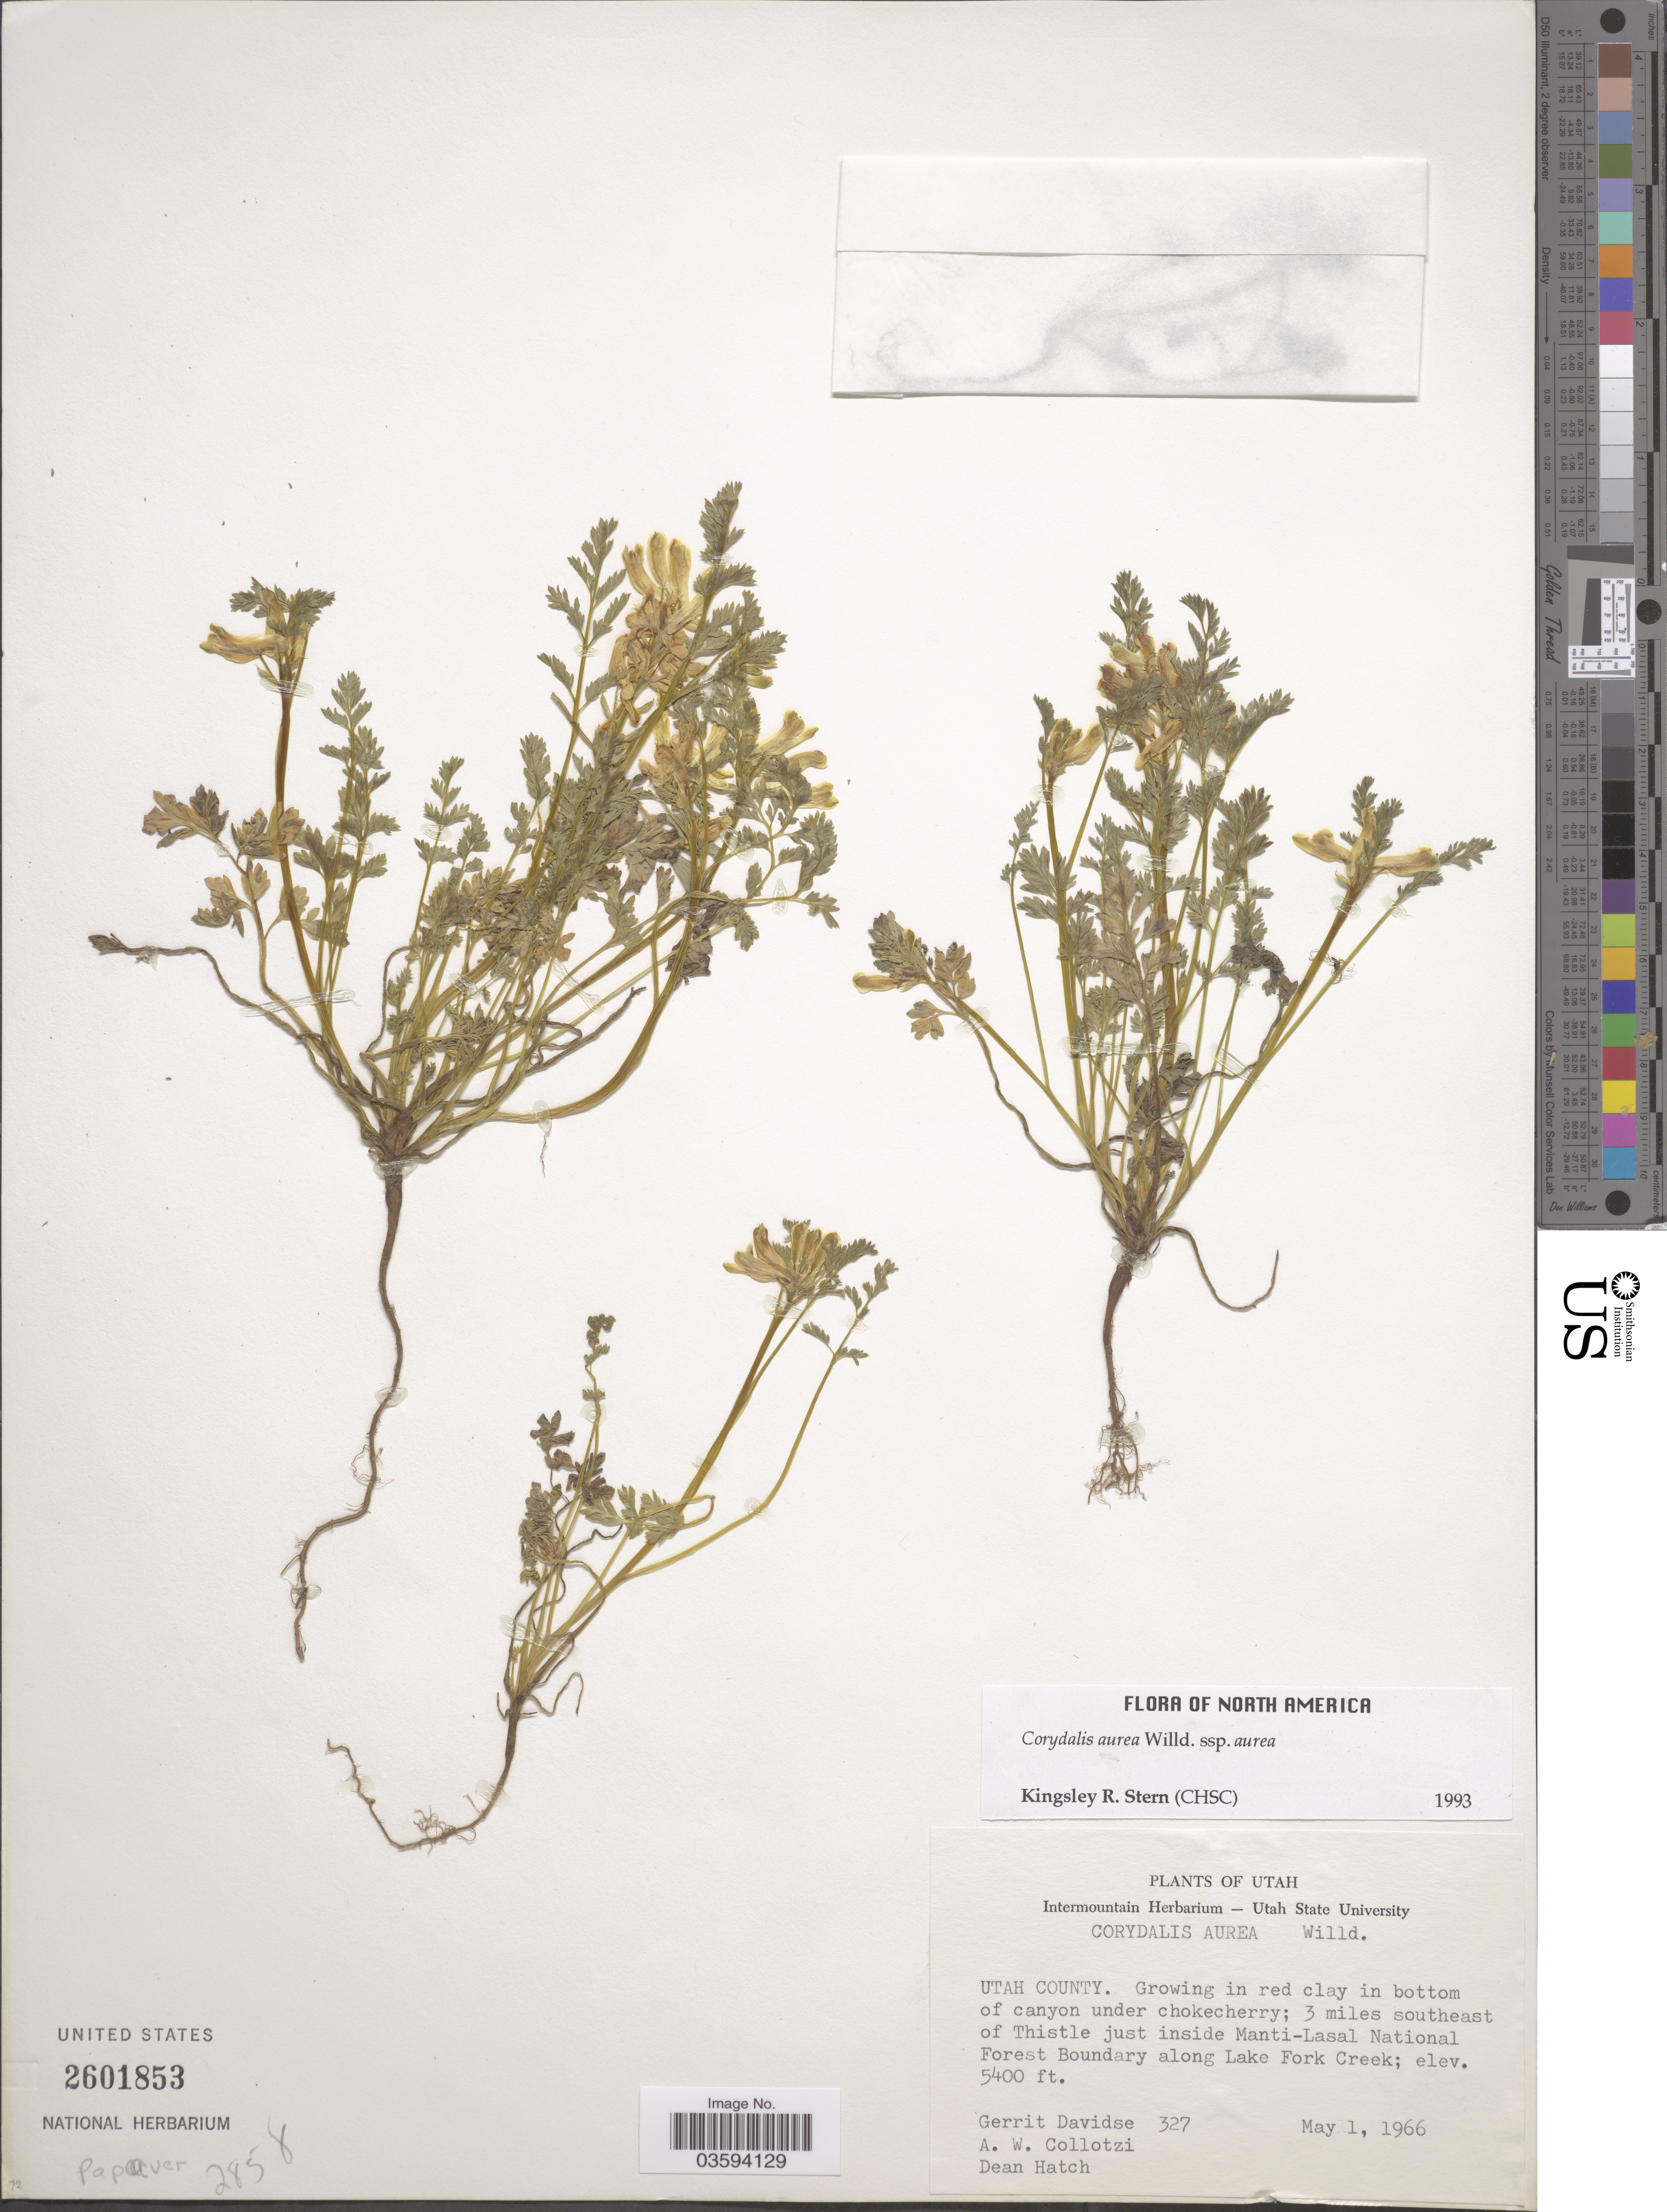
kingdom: Plantae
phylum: Tracheophyta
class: Magnoliopsida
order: Ranunculales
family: Papaveraceae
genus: Corydalis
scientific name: Corydalis aurea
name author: Willd.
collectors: G. Davidse, A. W. Collotzi & D. Hatch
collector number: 327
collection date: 1966-05-01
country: United States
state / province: Utah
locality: Utah County. 3 miles southeast of Thistle just inside Manti-Lasal National Forest Boundary along Lake Fork Creek.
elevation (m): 1646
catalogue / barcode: US 2601853